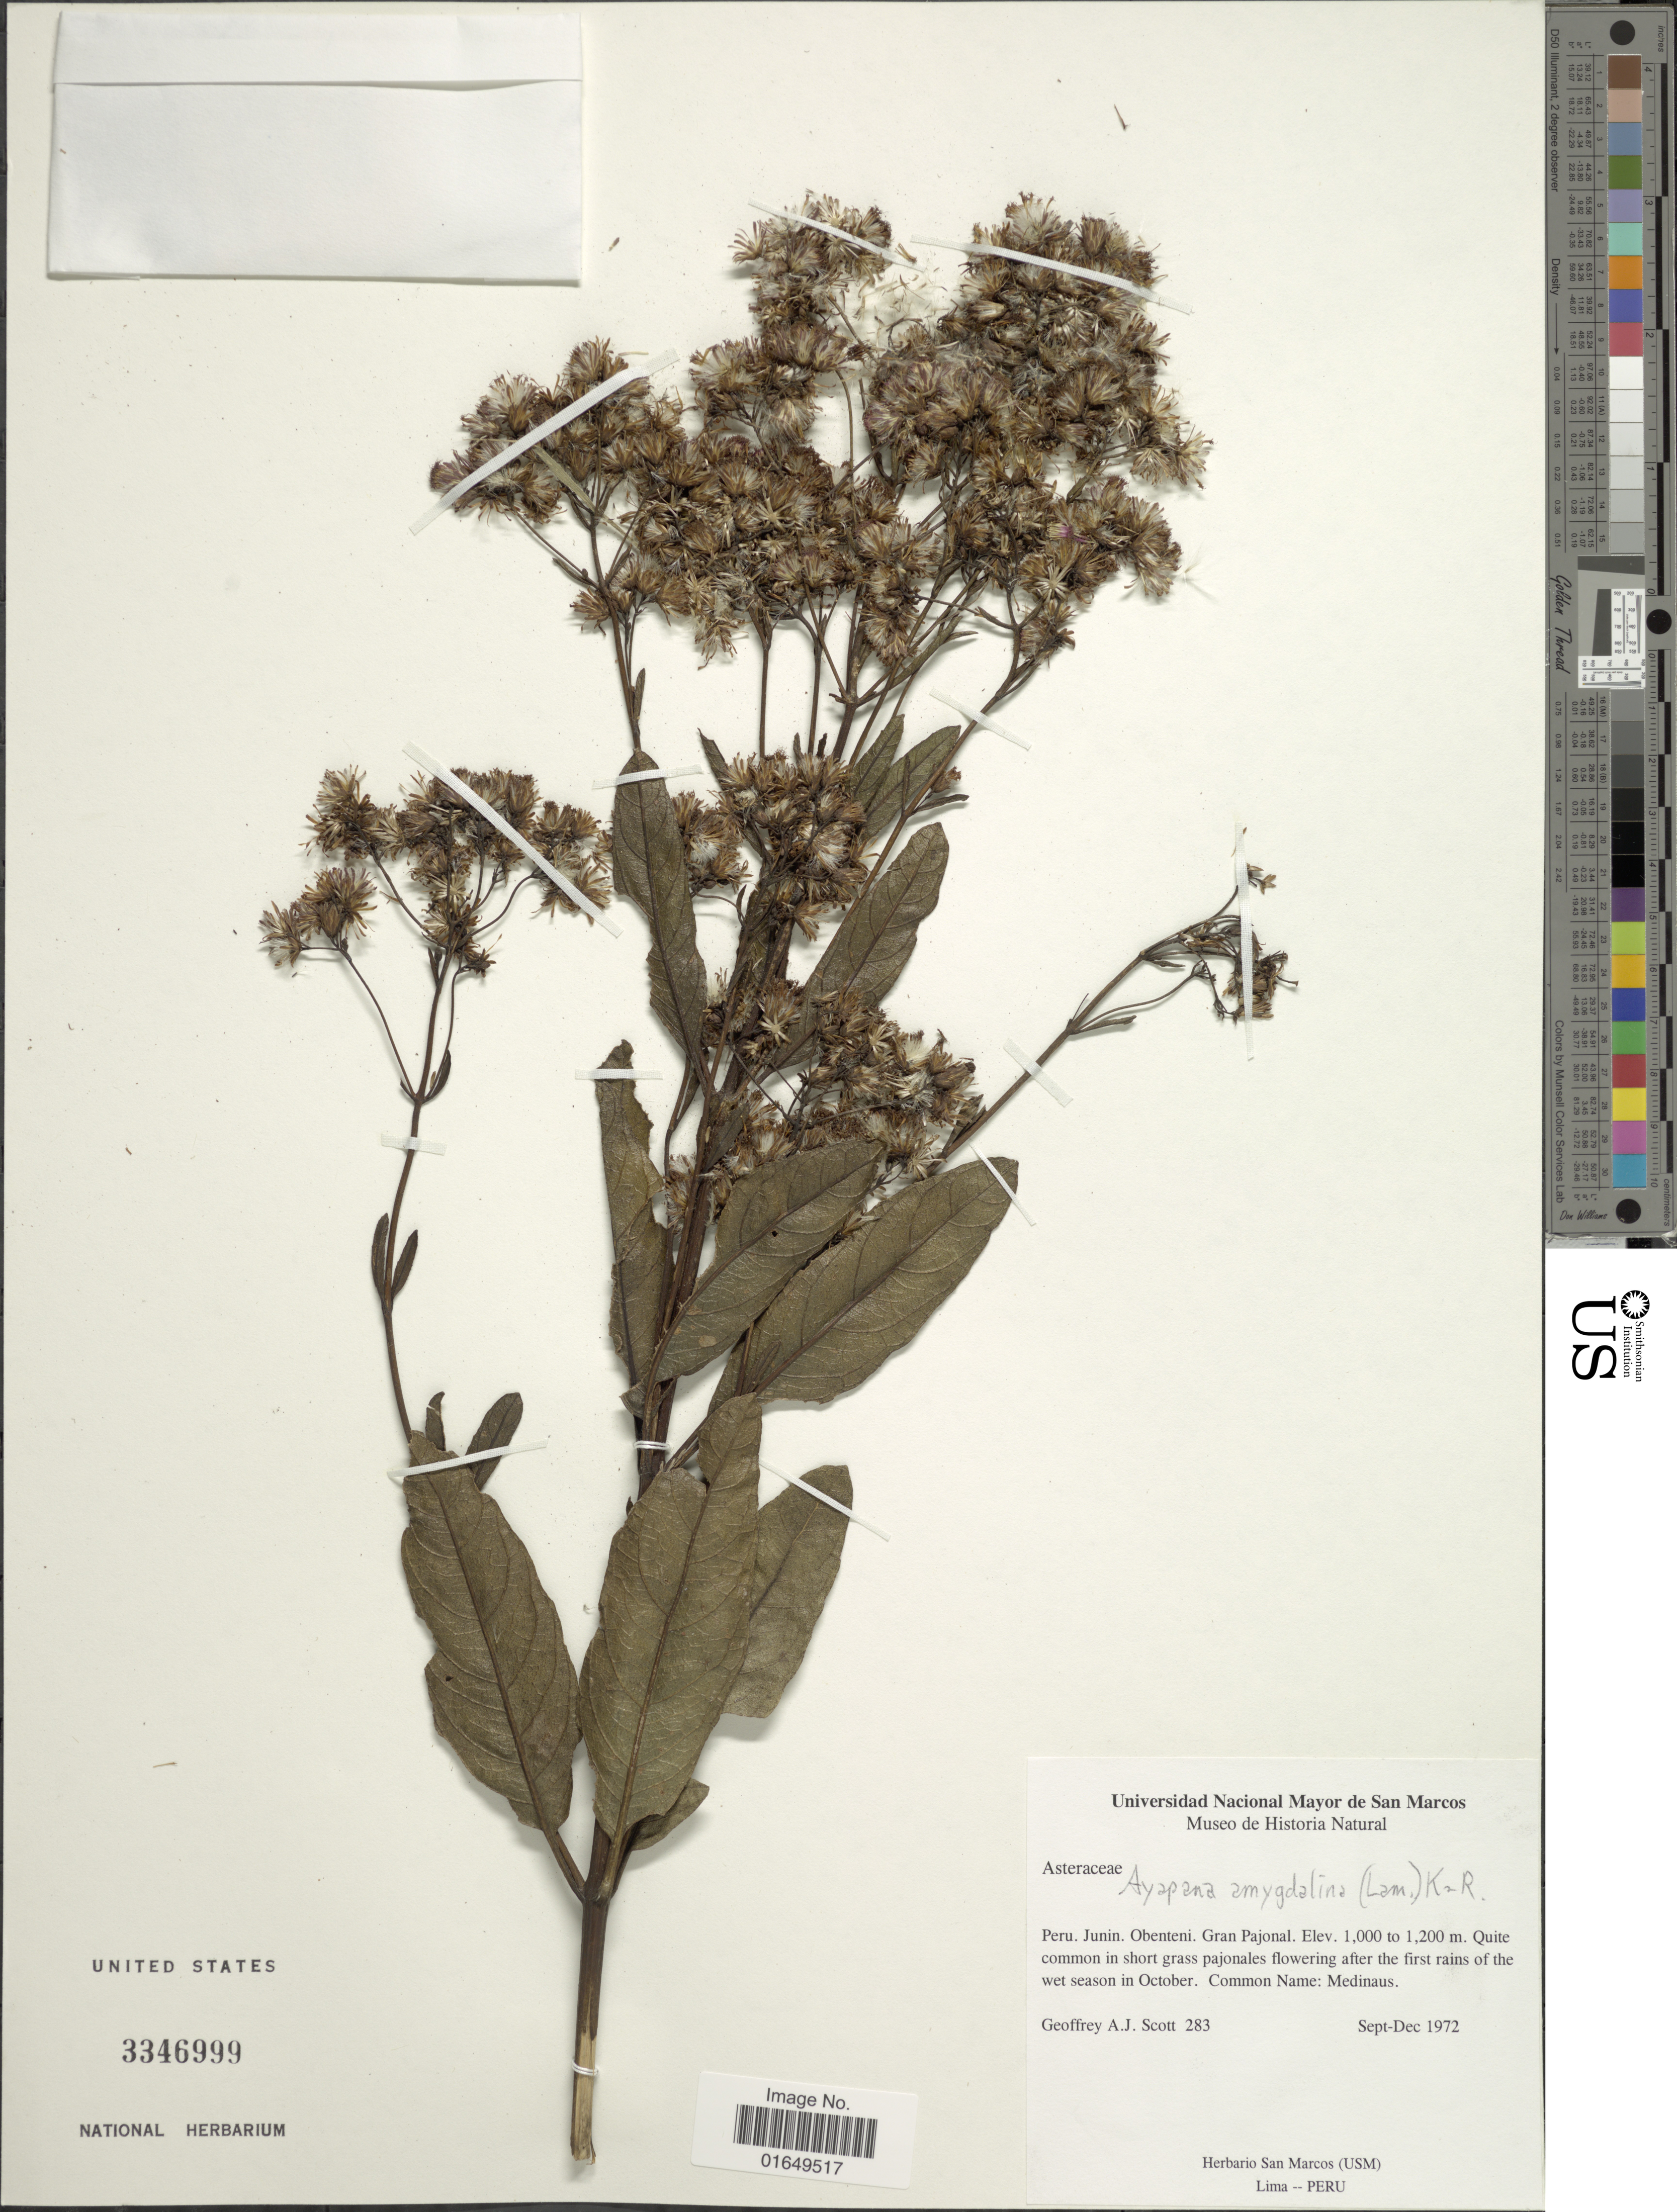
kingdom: Plantae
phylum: Tracheophyta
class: Magnoliopsida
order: Asterales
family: Asteraceae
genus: Ayapana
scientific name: Ayapana amygdalina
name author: (Lam.) R.M. King & H. Rob.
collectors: G. Scott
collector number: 283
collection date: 1972-09/1972-12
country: Peru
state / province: Junín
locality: Obenteni. Gran Pajonal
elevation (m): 1000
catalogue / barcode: US 3346999